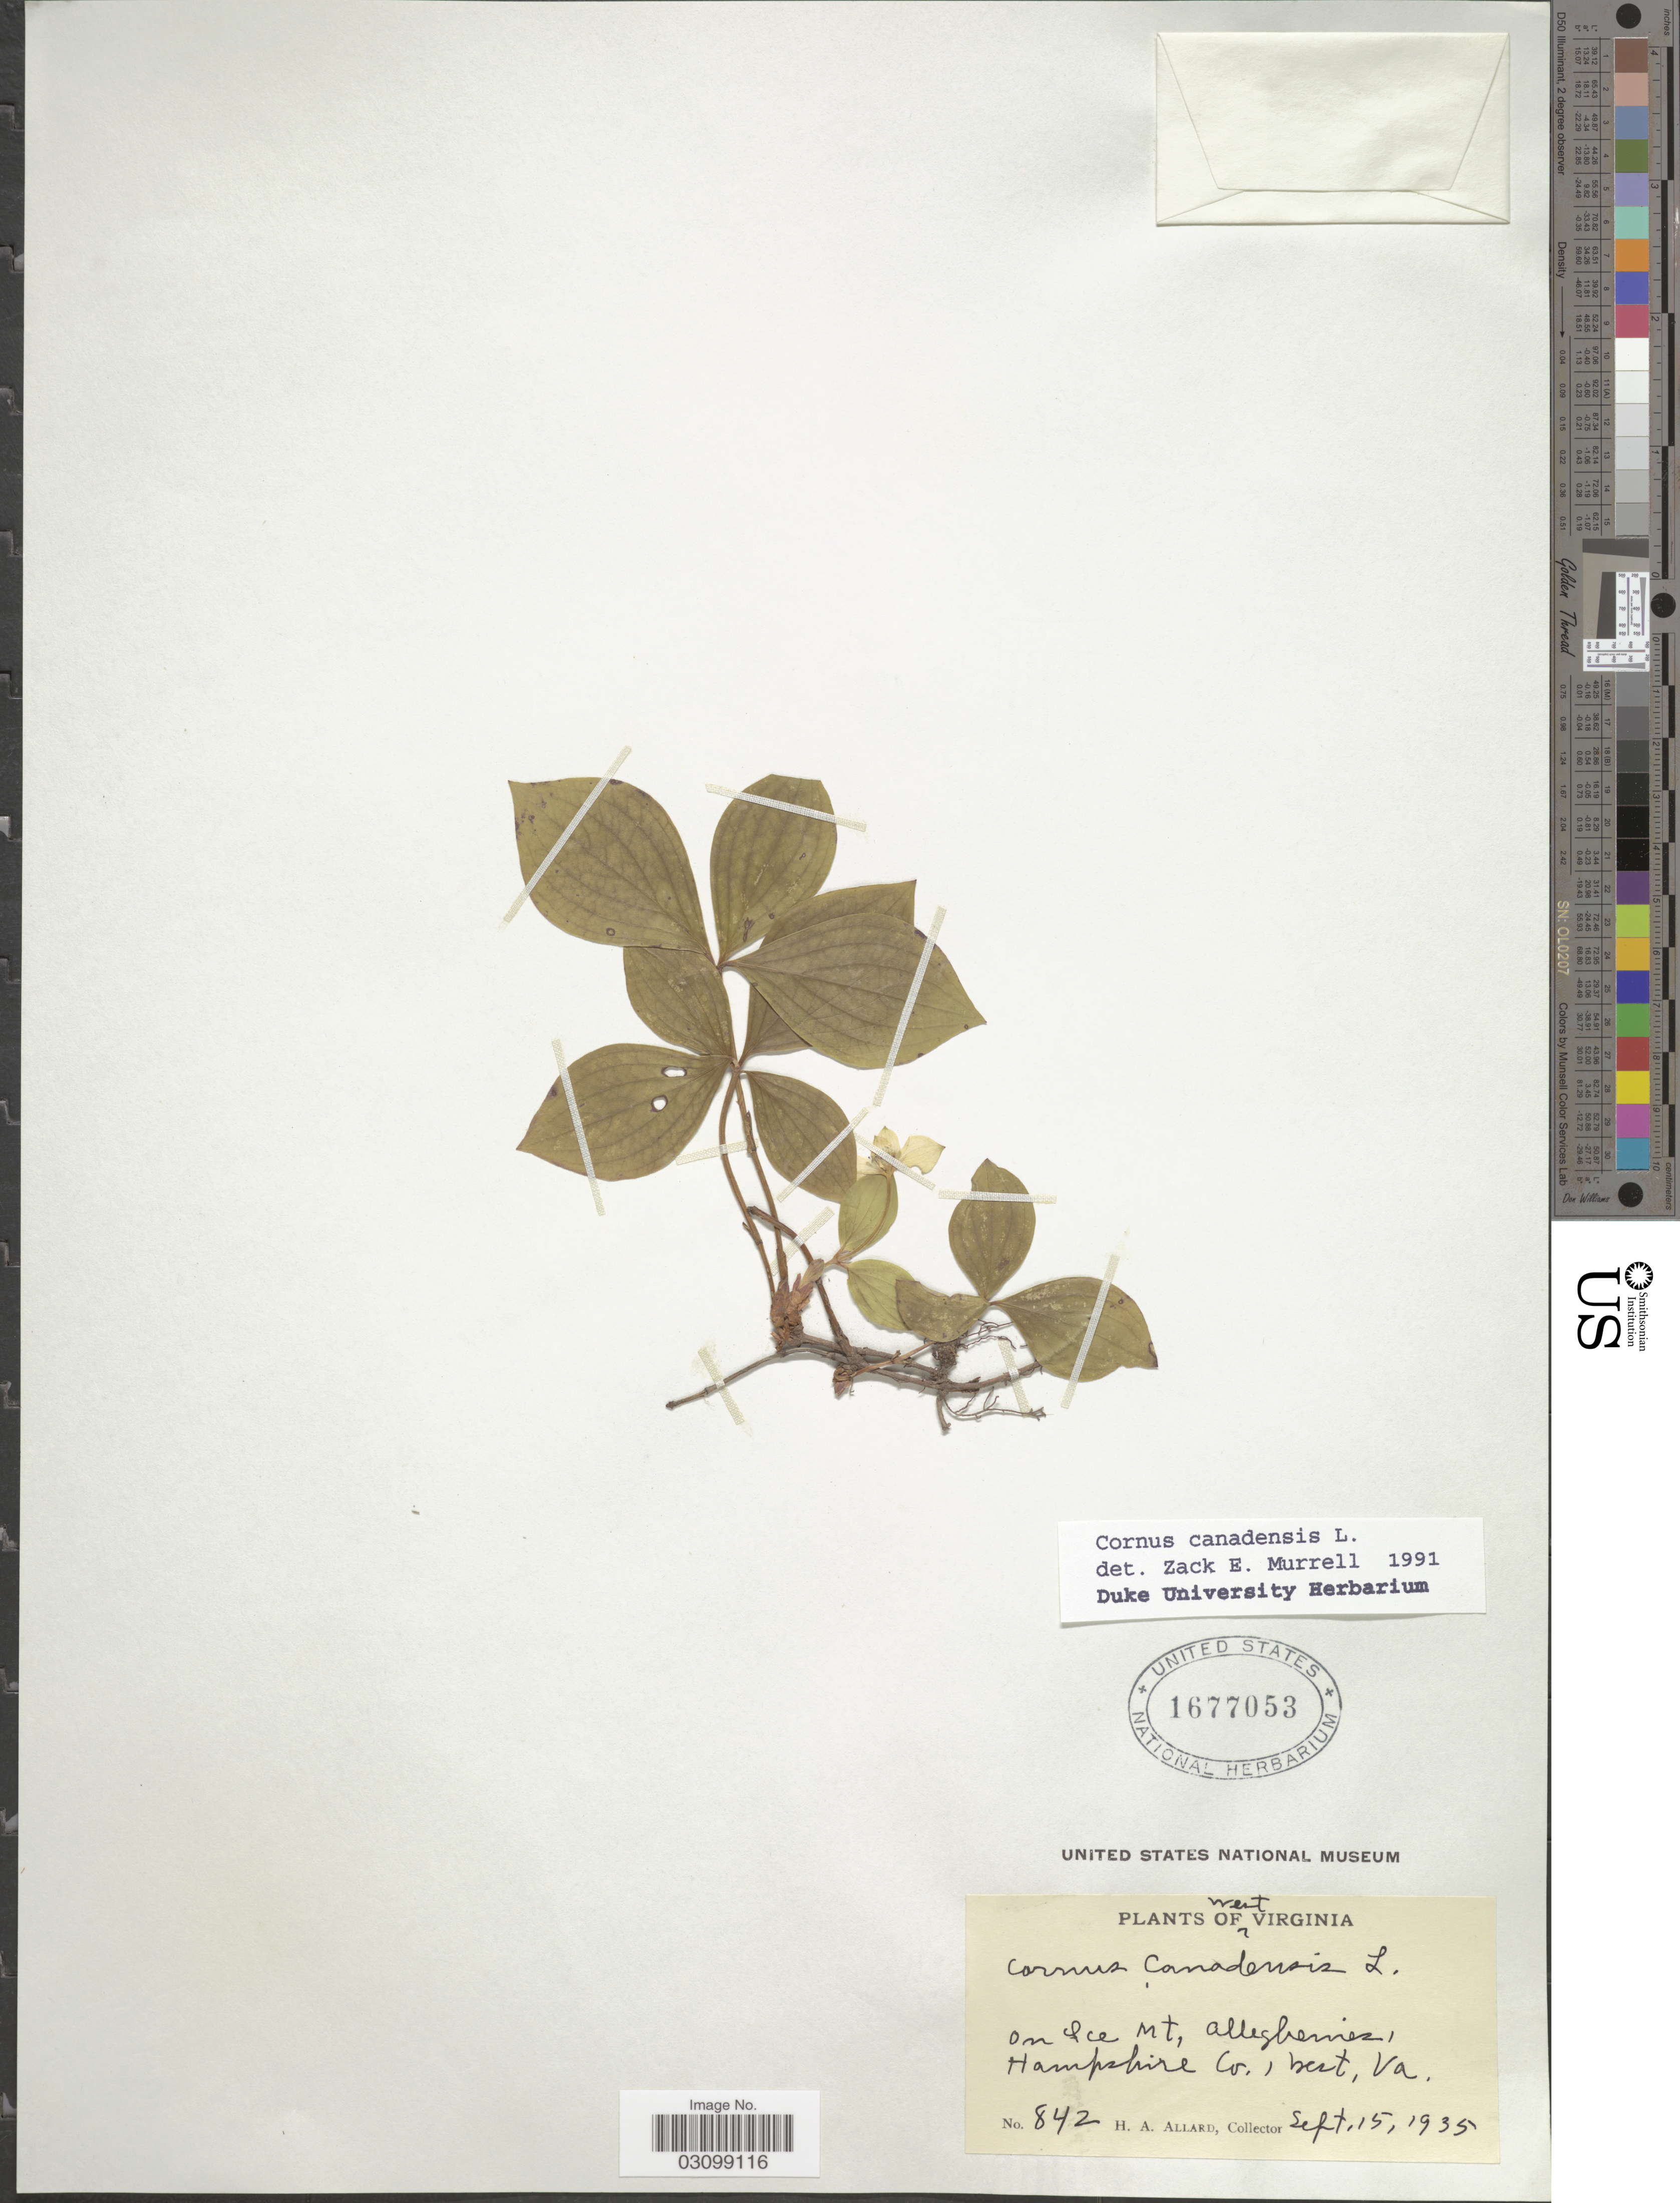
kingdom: Plantae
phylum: Tracheophyta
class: Magnoliopsida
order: Cornales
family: Cornaceae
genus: Cornus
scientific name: Cornus canadensis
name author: L.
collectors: H. A. Allard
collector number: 842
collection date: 1935-09-15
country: United States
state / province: West Virginia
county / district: Hampshire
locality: On Ice Mt, Alleghenies, Hampshire Co.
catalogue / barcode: US 1677053